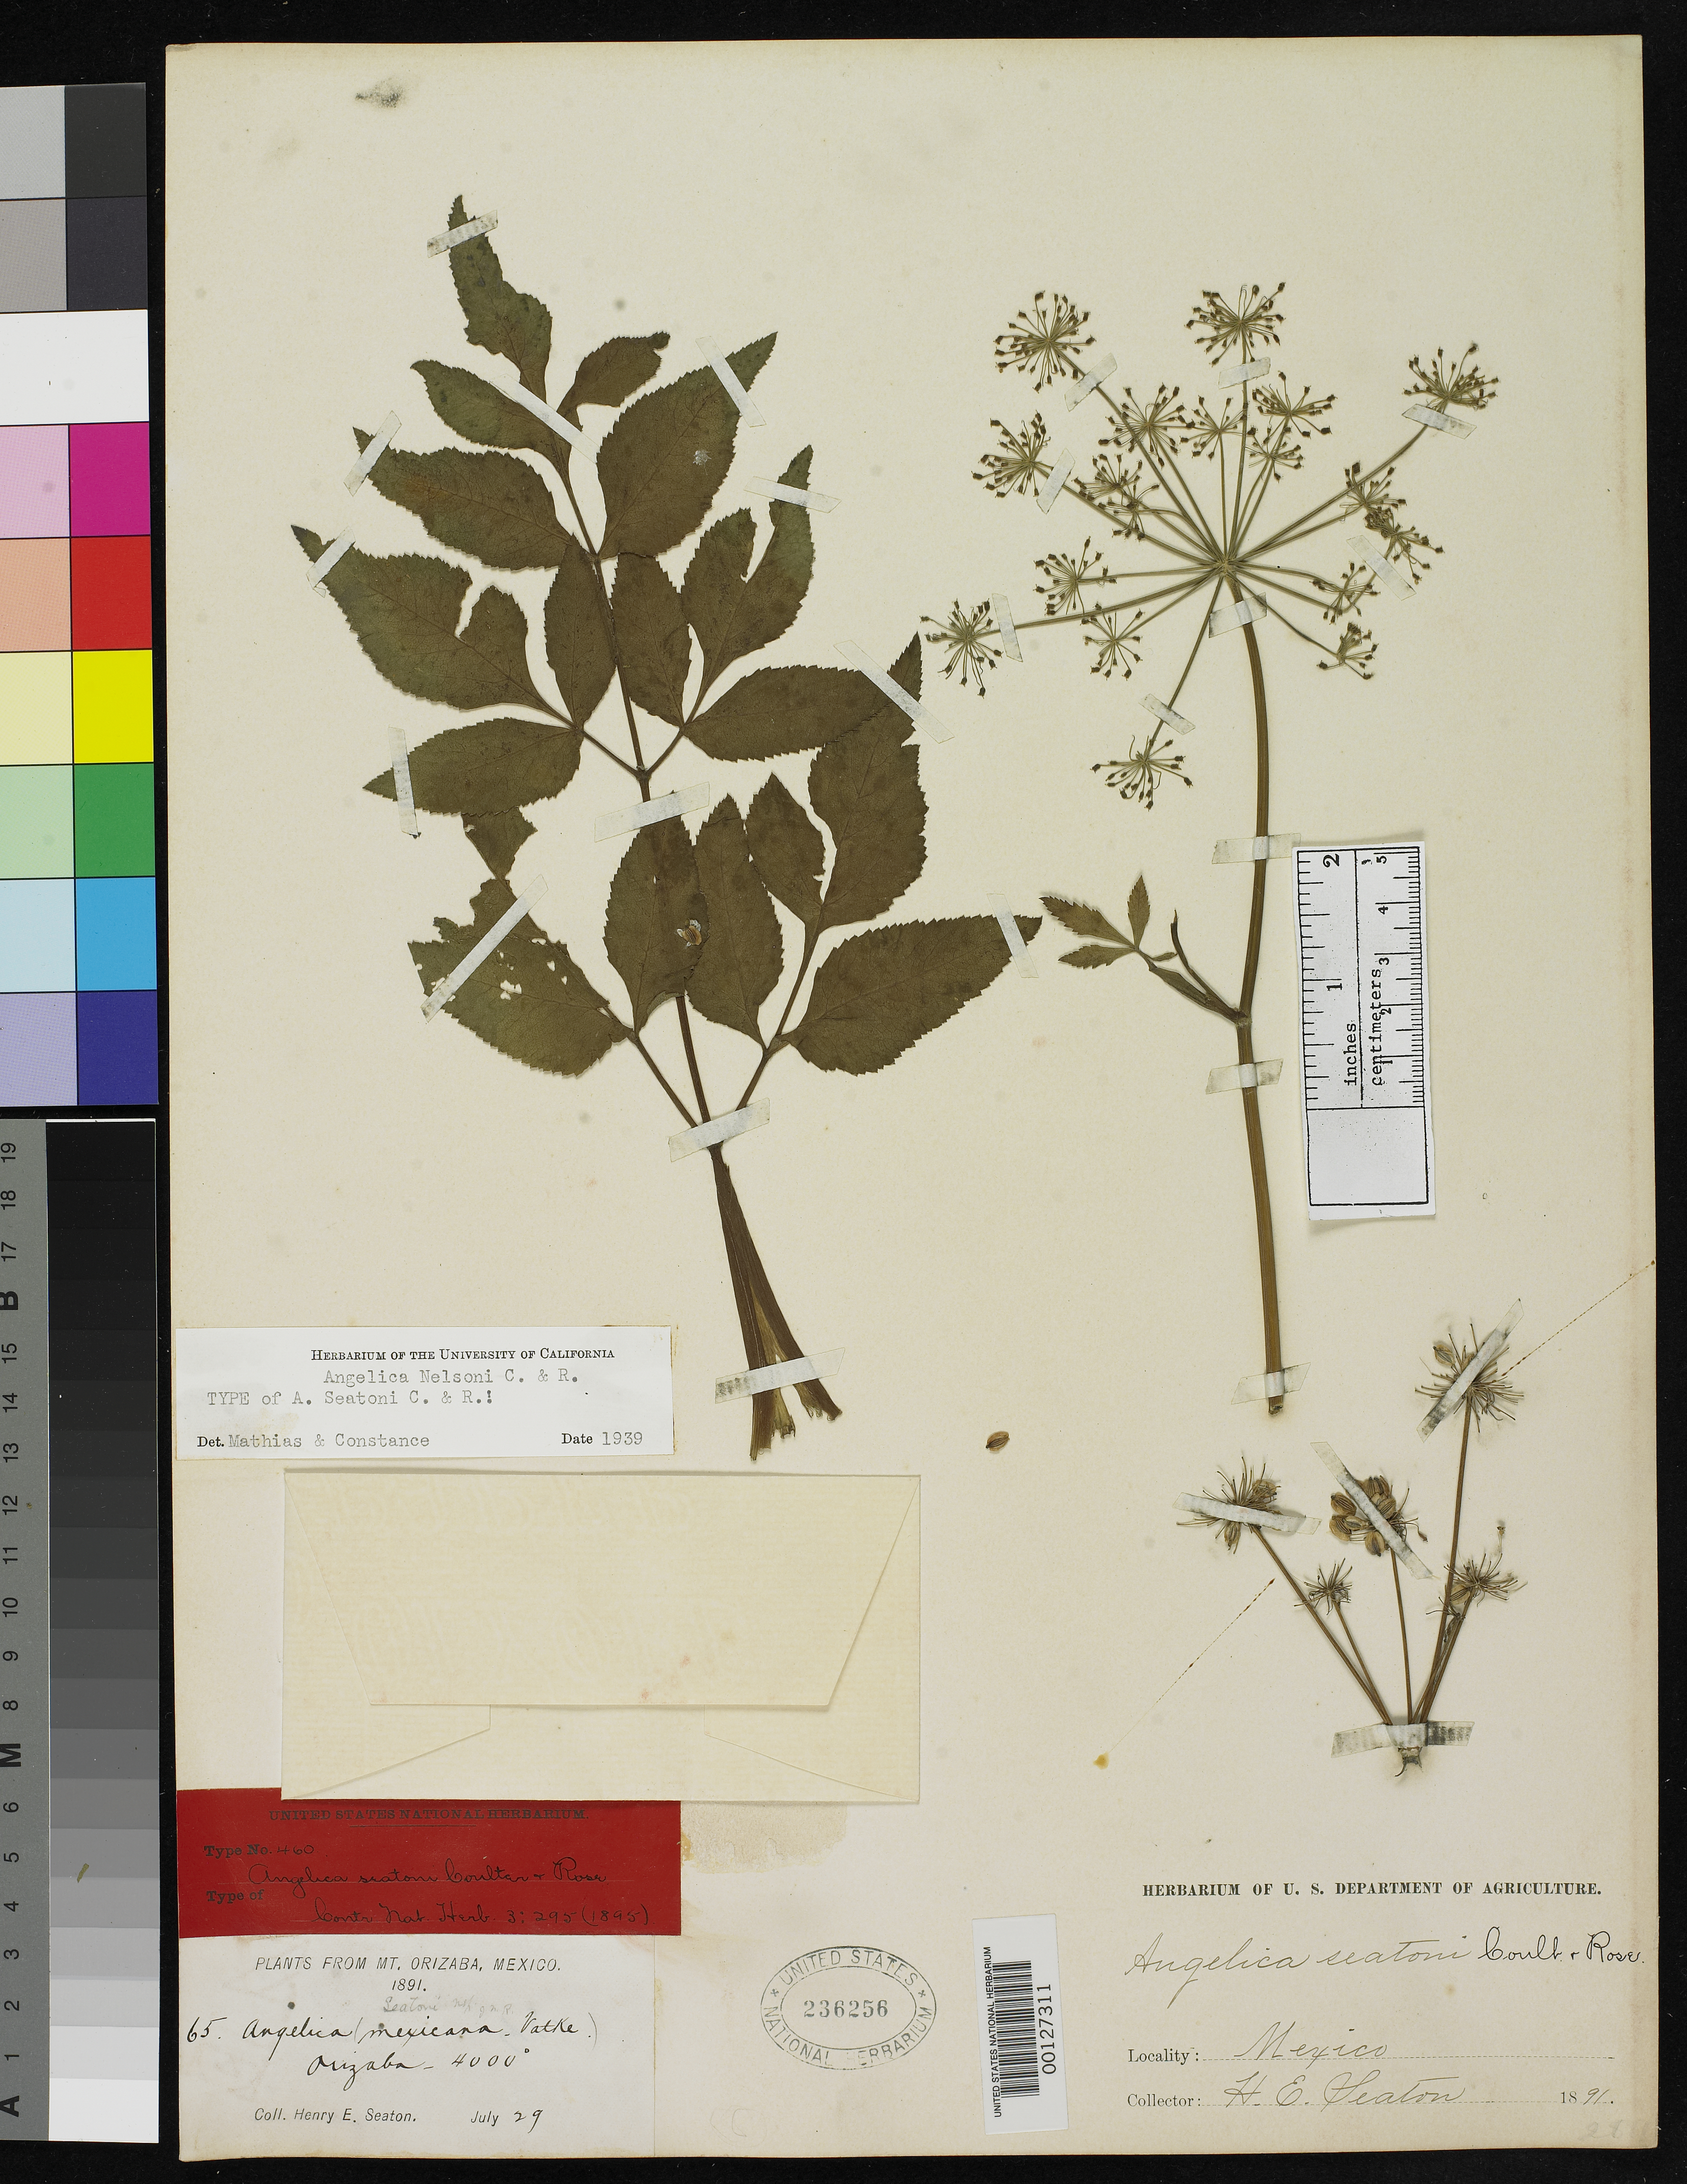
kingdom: Plantae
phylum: Tracheophyta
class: Magnoliopsida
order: Apiales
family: Apiaceae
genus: Angelica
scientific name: Angelica seatoni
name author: J.M. Coult. & Rose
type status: Holotype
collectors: H. E. Seaton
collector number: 65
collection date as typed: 29 Jul 1891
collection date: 1891-07-29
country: Mexico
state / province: Veracruz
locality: Mount Orizaba.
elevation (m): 1219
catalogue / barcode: US 236256